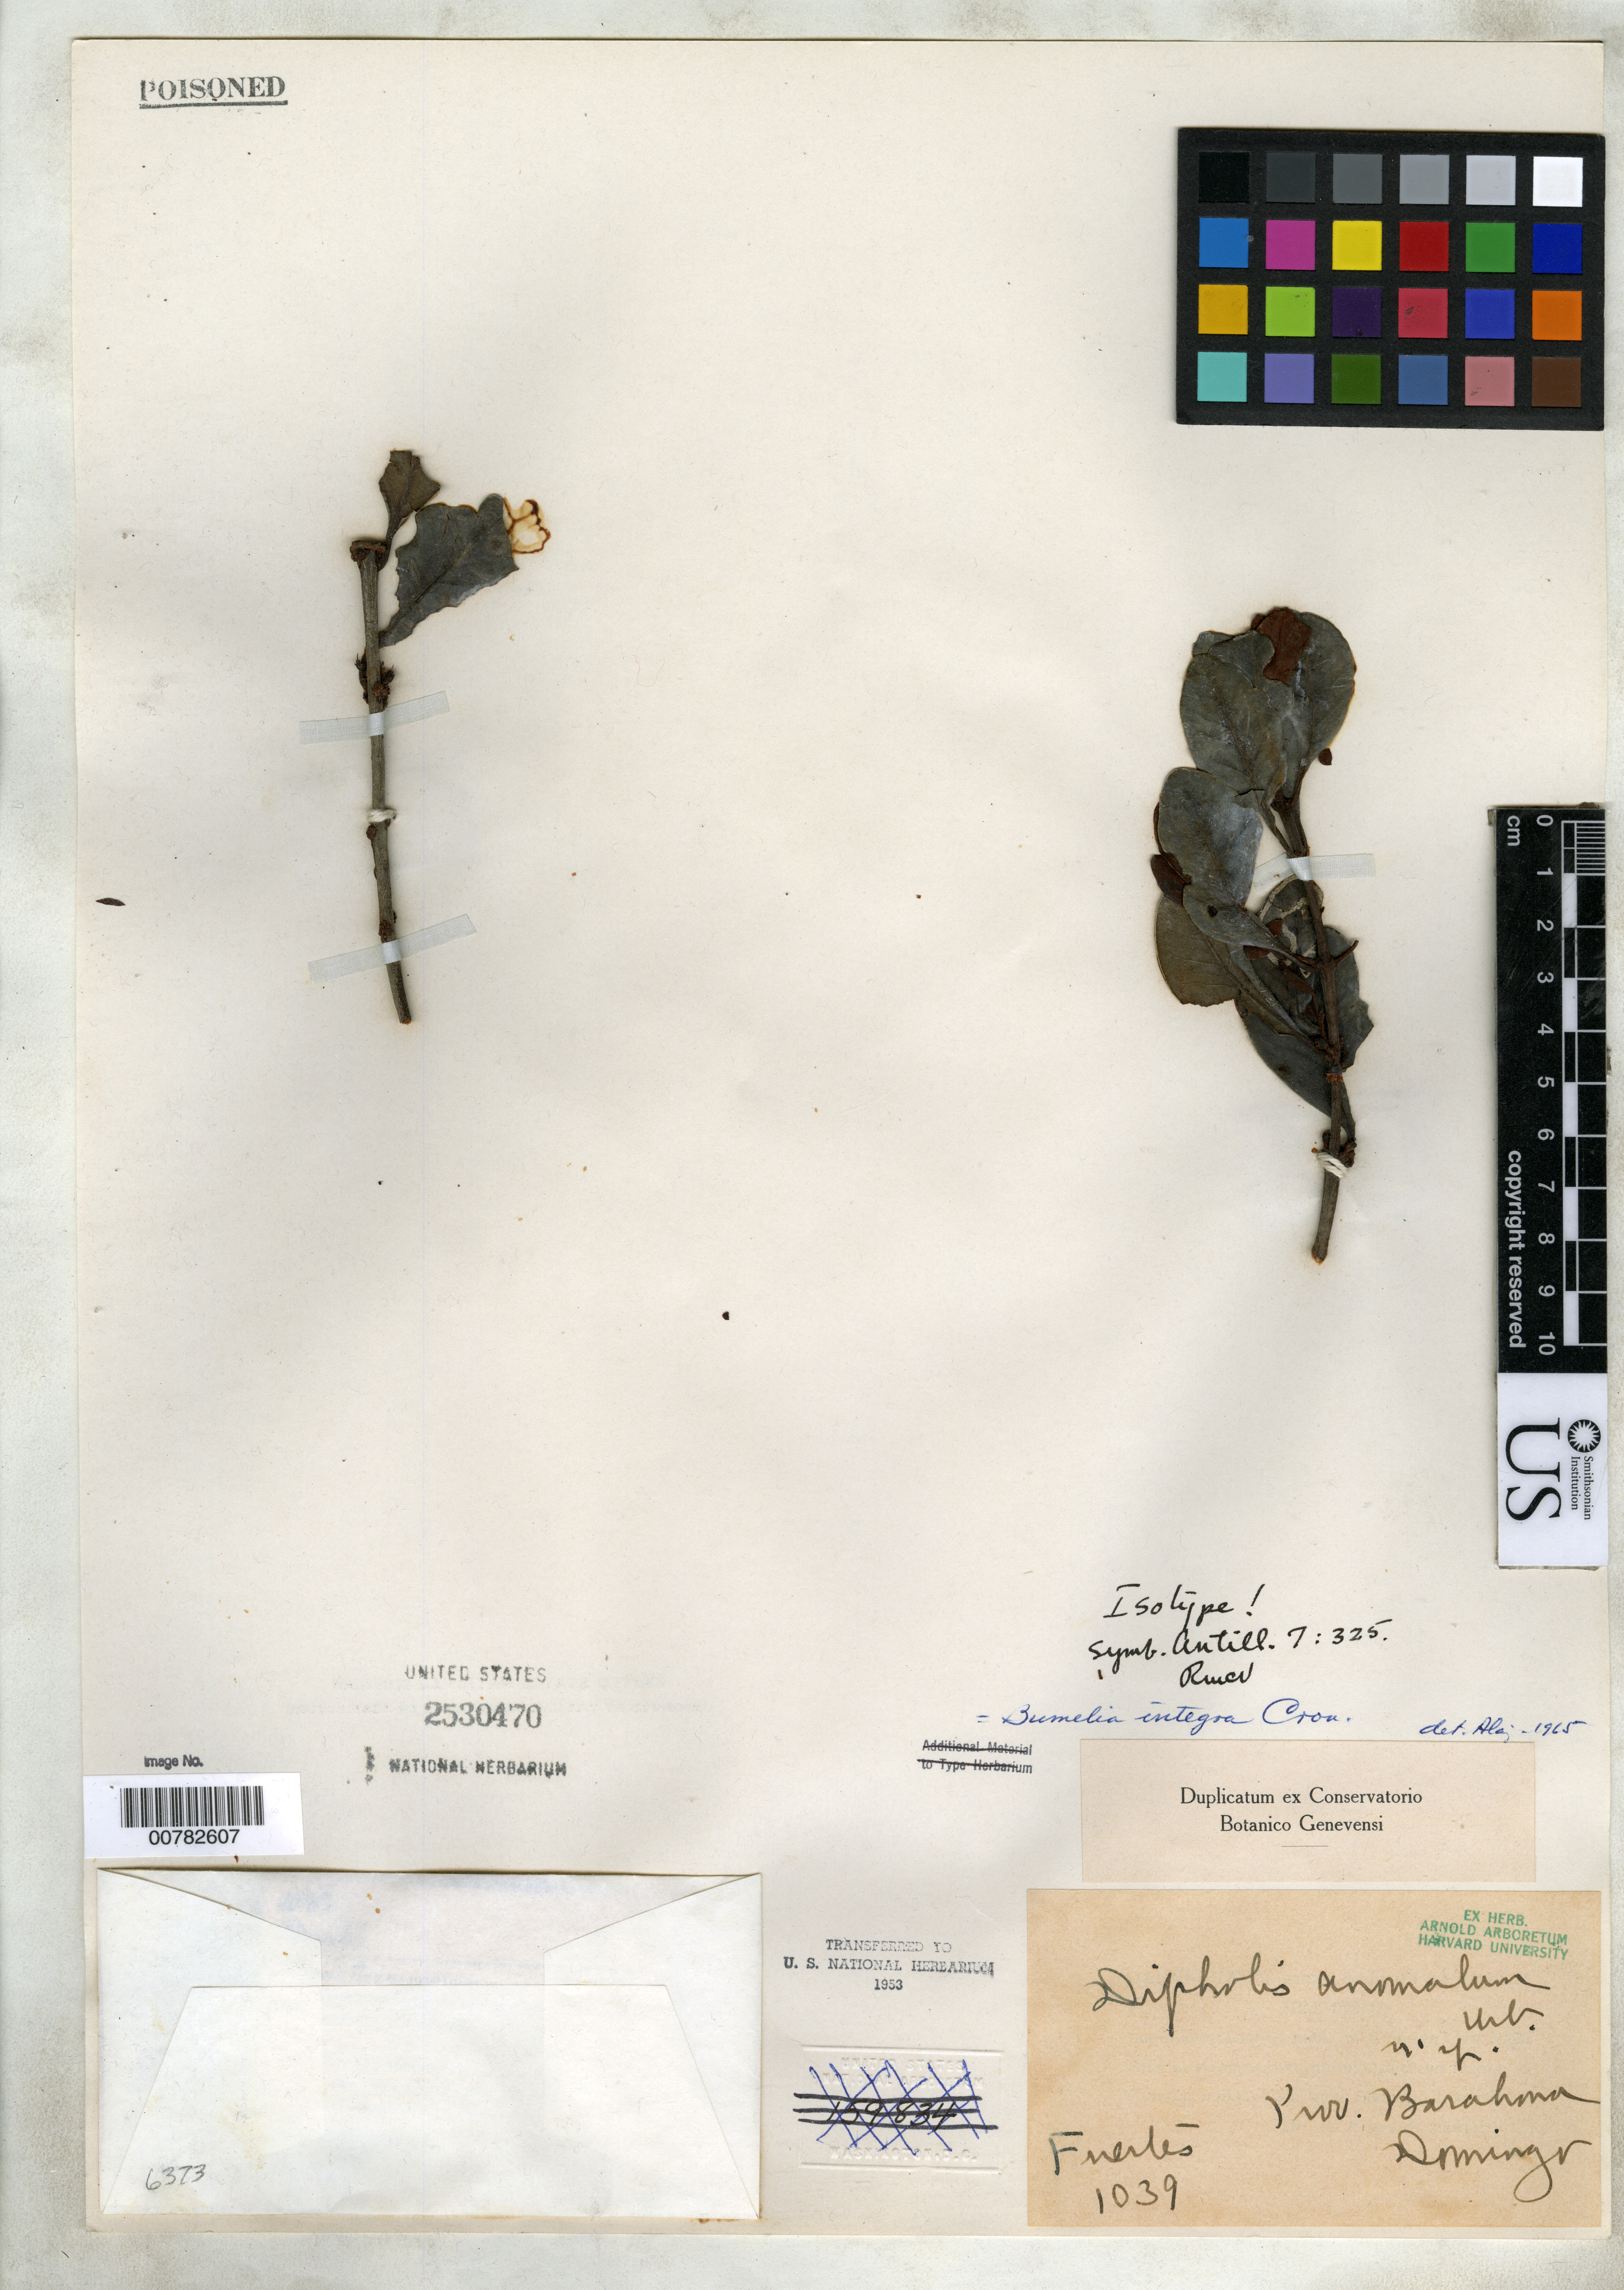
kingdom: Plantae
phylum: Tracheophyta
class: Magnoliopsida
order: Ericales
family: Sapotaceae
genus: Dipholis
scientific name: Dipholis anomala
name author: Urb.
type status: Isotype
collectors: M. D. Fuertes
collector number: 1039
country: Dominican Republic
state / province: Barahona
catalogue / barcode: US 2530470